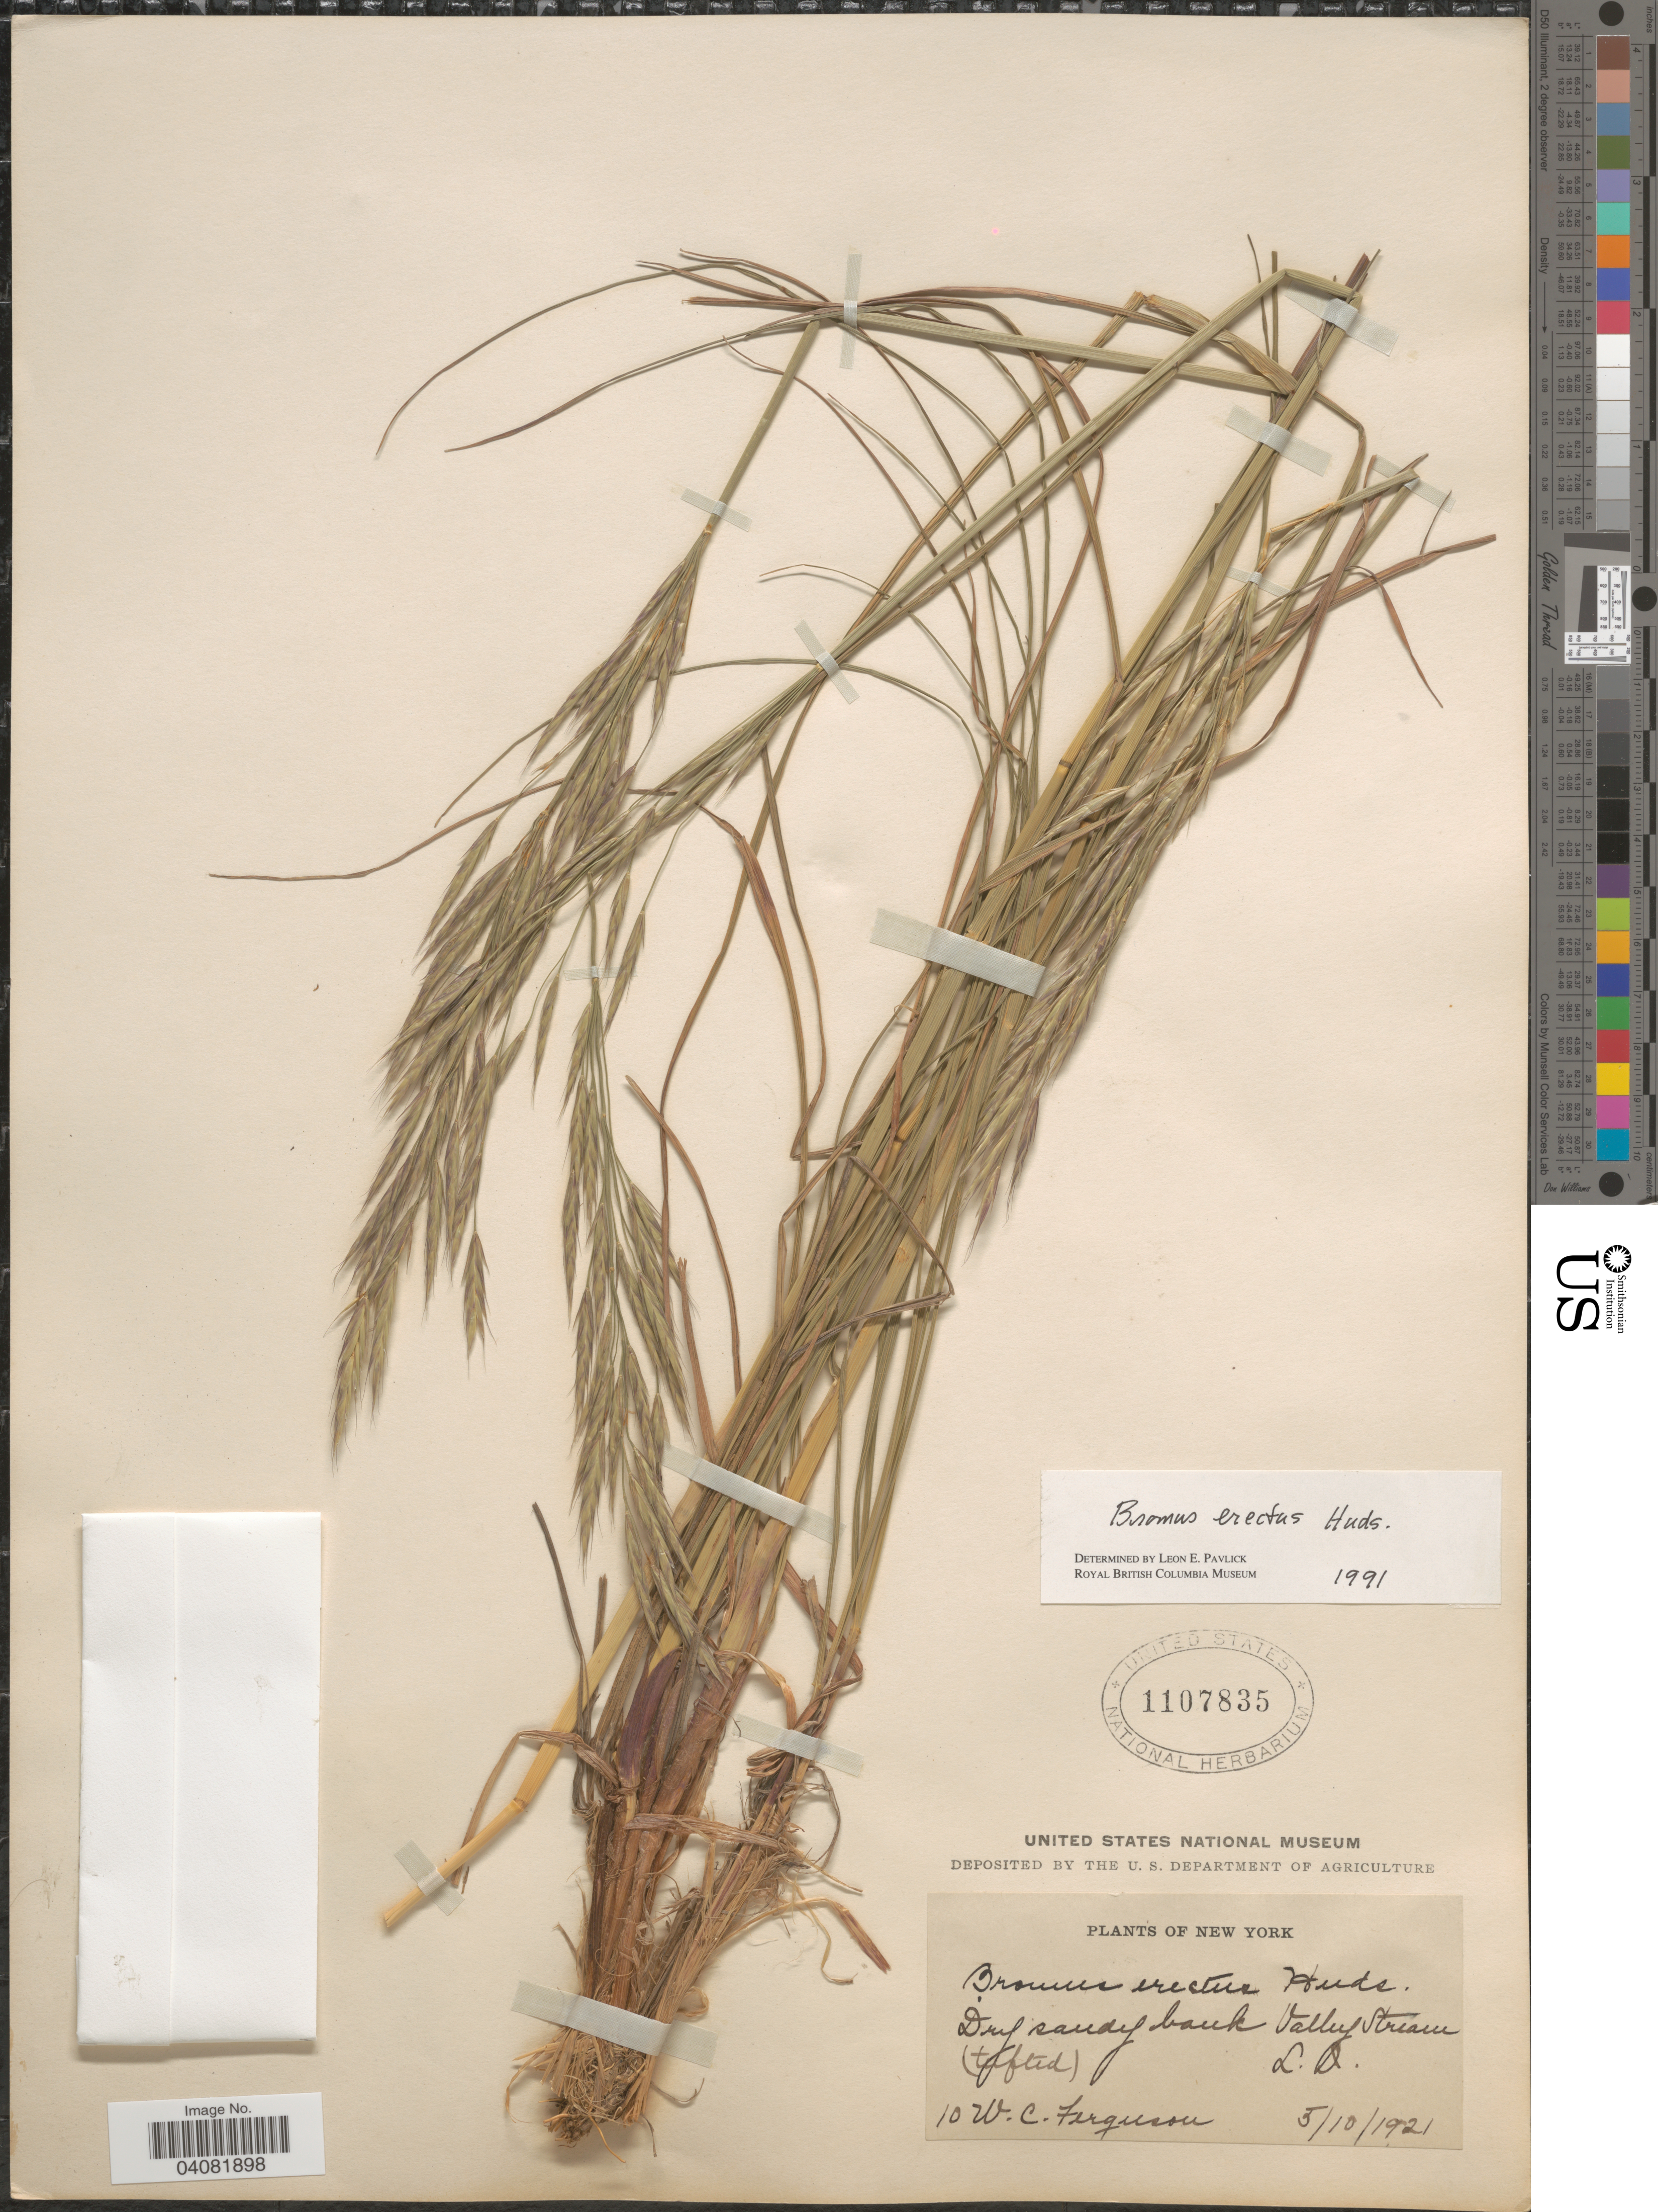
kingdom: Plantae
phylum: Tracheophyta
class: Liliopsida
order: Poales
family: Poaceae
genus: Bromus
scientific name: Bromus erectus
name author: Huds.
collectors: W. Ferguson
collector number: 10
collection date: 1921-05-10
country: United States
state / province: New York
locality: Dry sandy bank Valley Stream. L. I.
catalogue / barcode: US 1107835